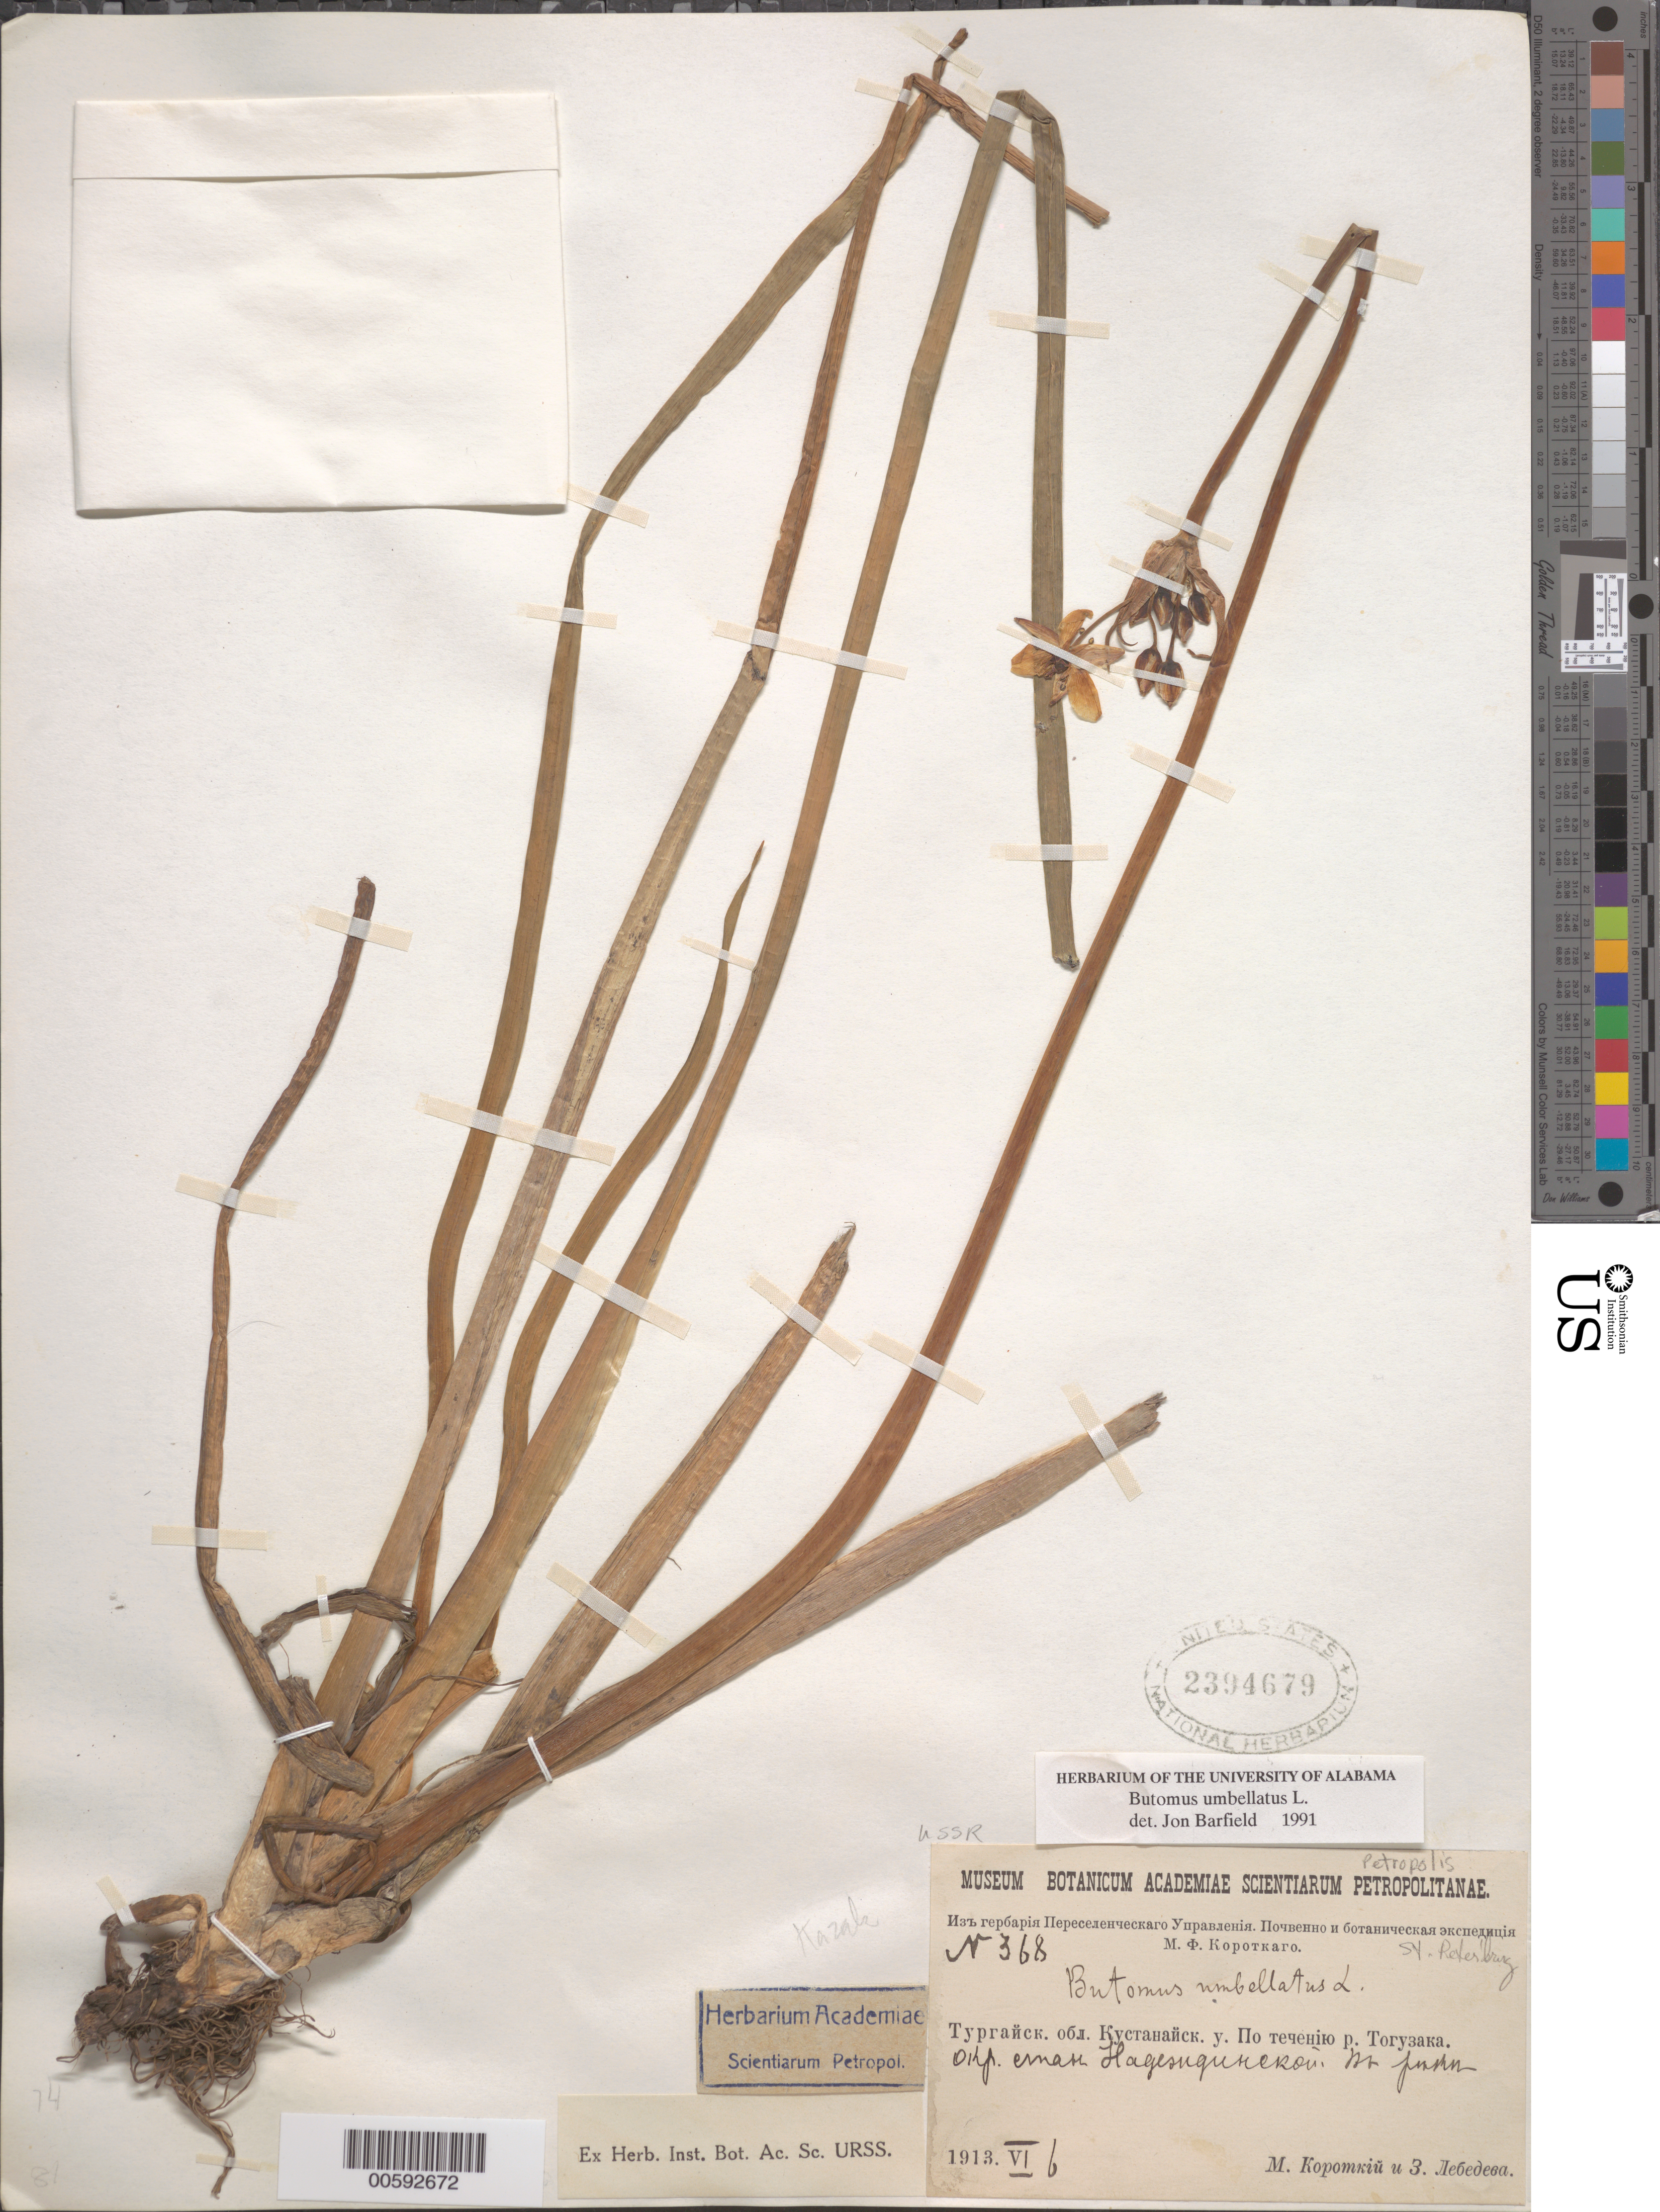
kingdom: Plantae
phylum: Tracheophyta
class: Liliopsida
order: Alismatales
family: Butomaceae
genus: Butomus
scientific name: Butomus umbellatus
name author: L.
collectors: M. Kopomkiu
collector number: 368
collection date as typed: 06 May 1913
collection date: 1913-05-06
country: Kazakhstan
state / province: Qustanay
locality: Typranck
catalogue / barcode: US 2394679